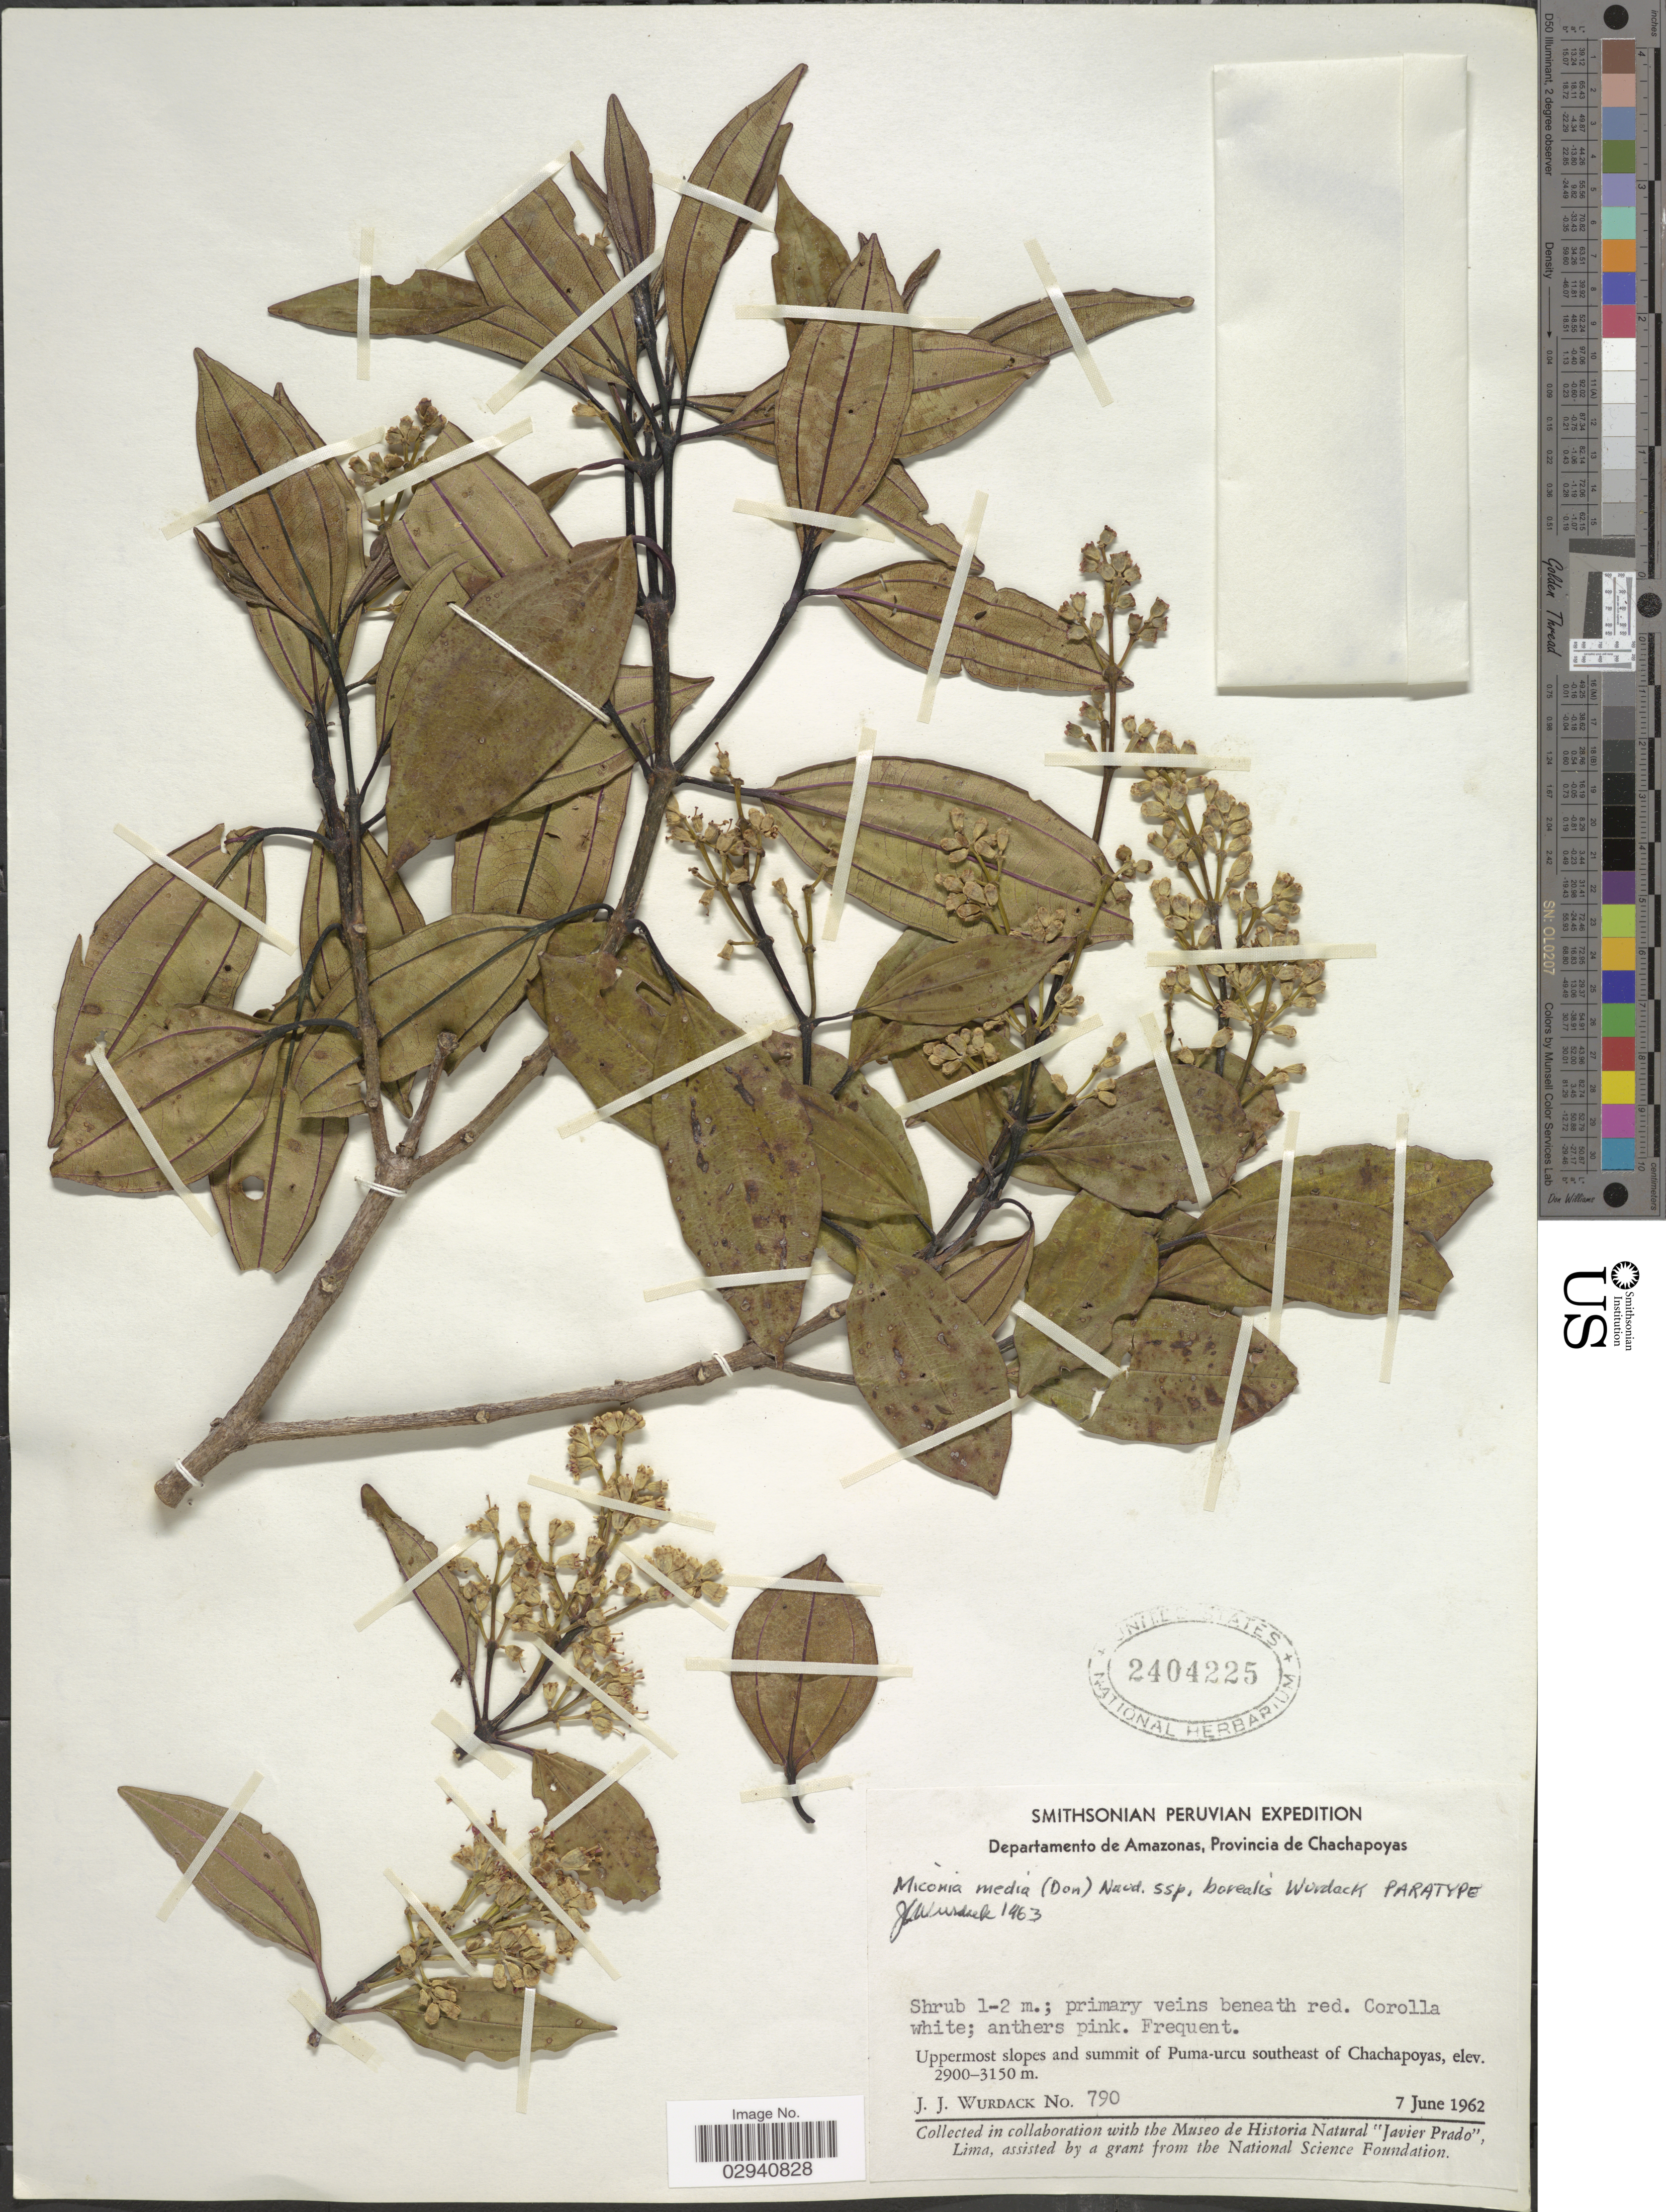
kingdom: Plantae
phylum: Tracheophyta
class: Magnoliopsida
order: Myrtales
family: Melastomataceae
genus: Miconia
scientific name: Miconia media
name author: (D. Don) Naudin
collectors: J. J. Wurdack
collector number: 790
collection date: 1962-06-07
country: Peru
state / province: Amazonas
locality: Departamento de Amazonas, Provincia de Chachapoyas. Uppermost slopes and summit of Puma-urcu southeast of Chachapoyas.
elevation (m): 2900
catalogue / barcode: US 2404225